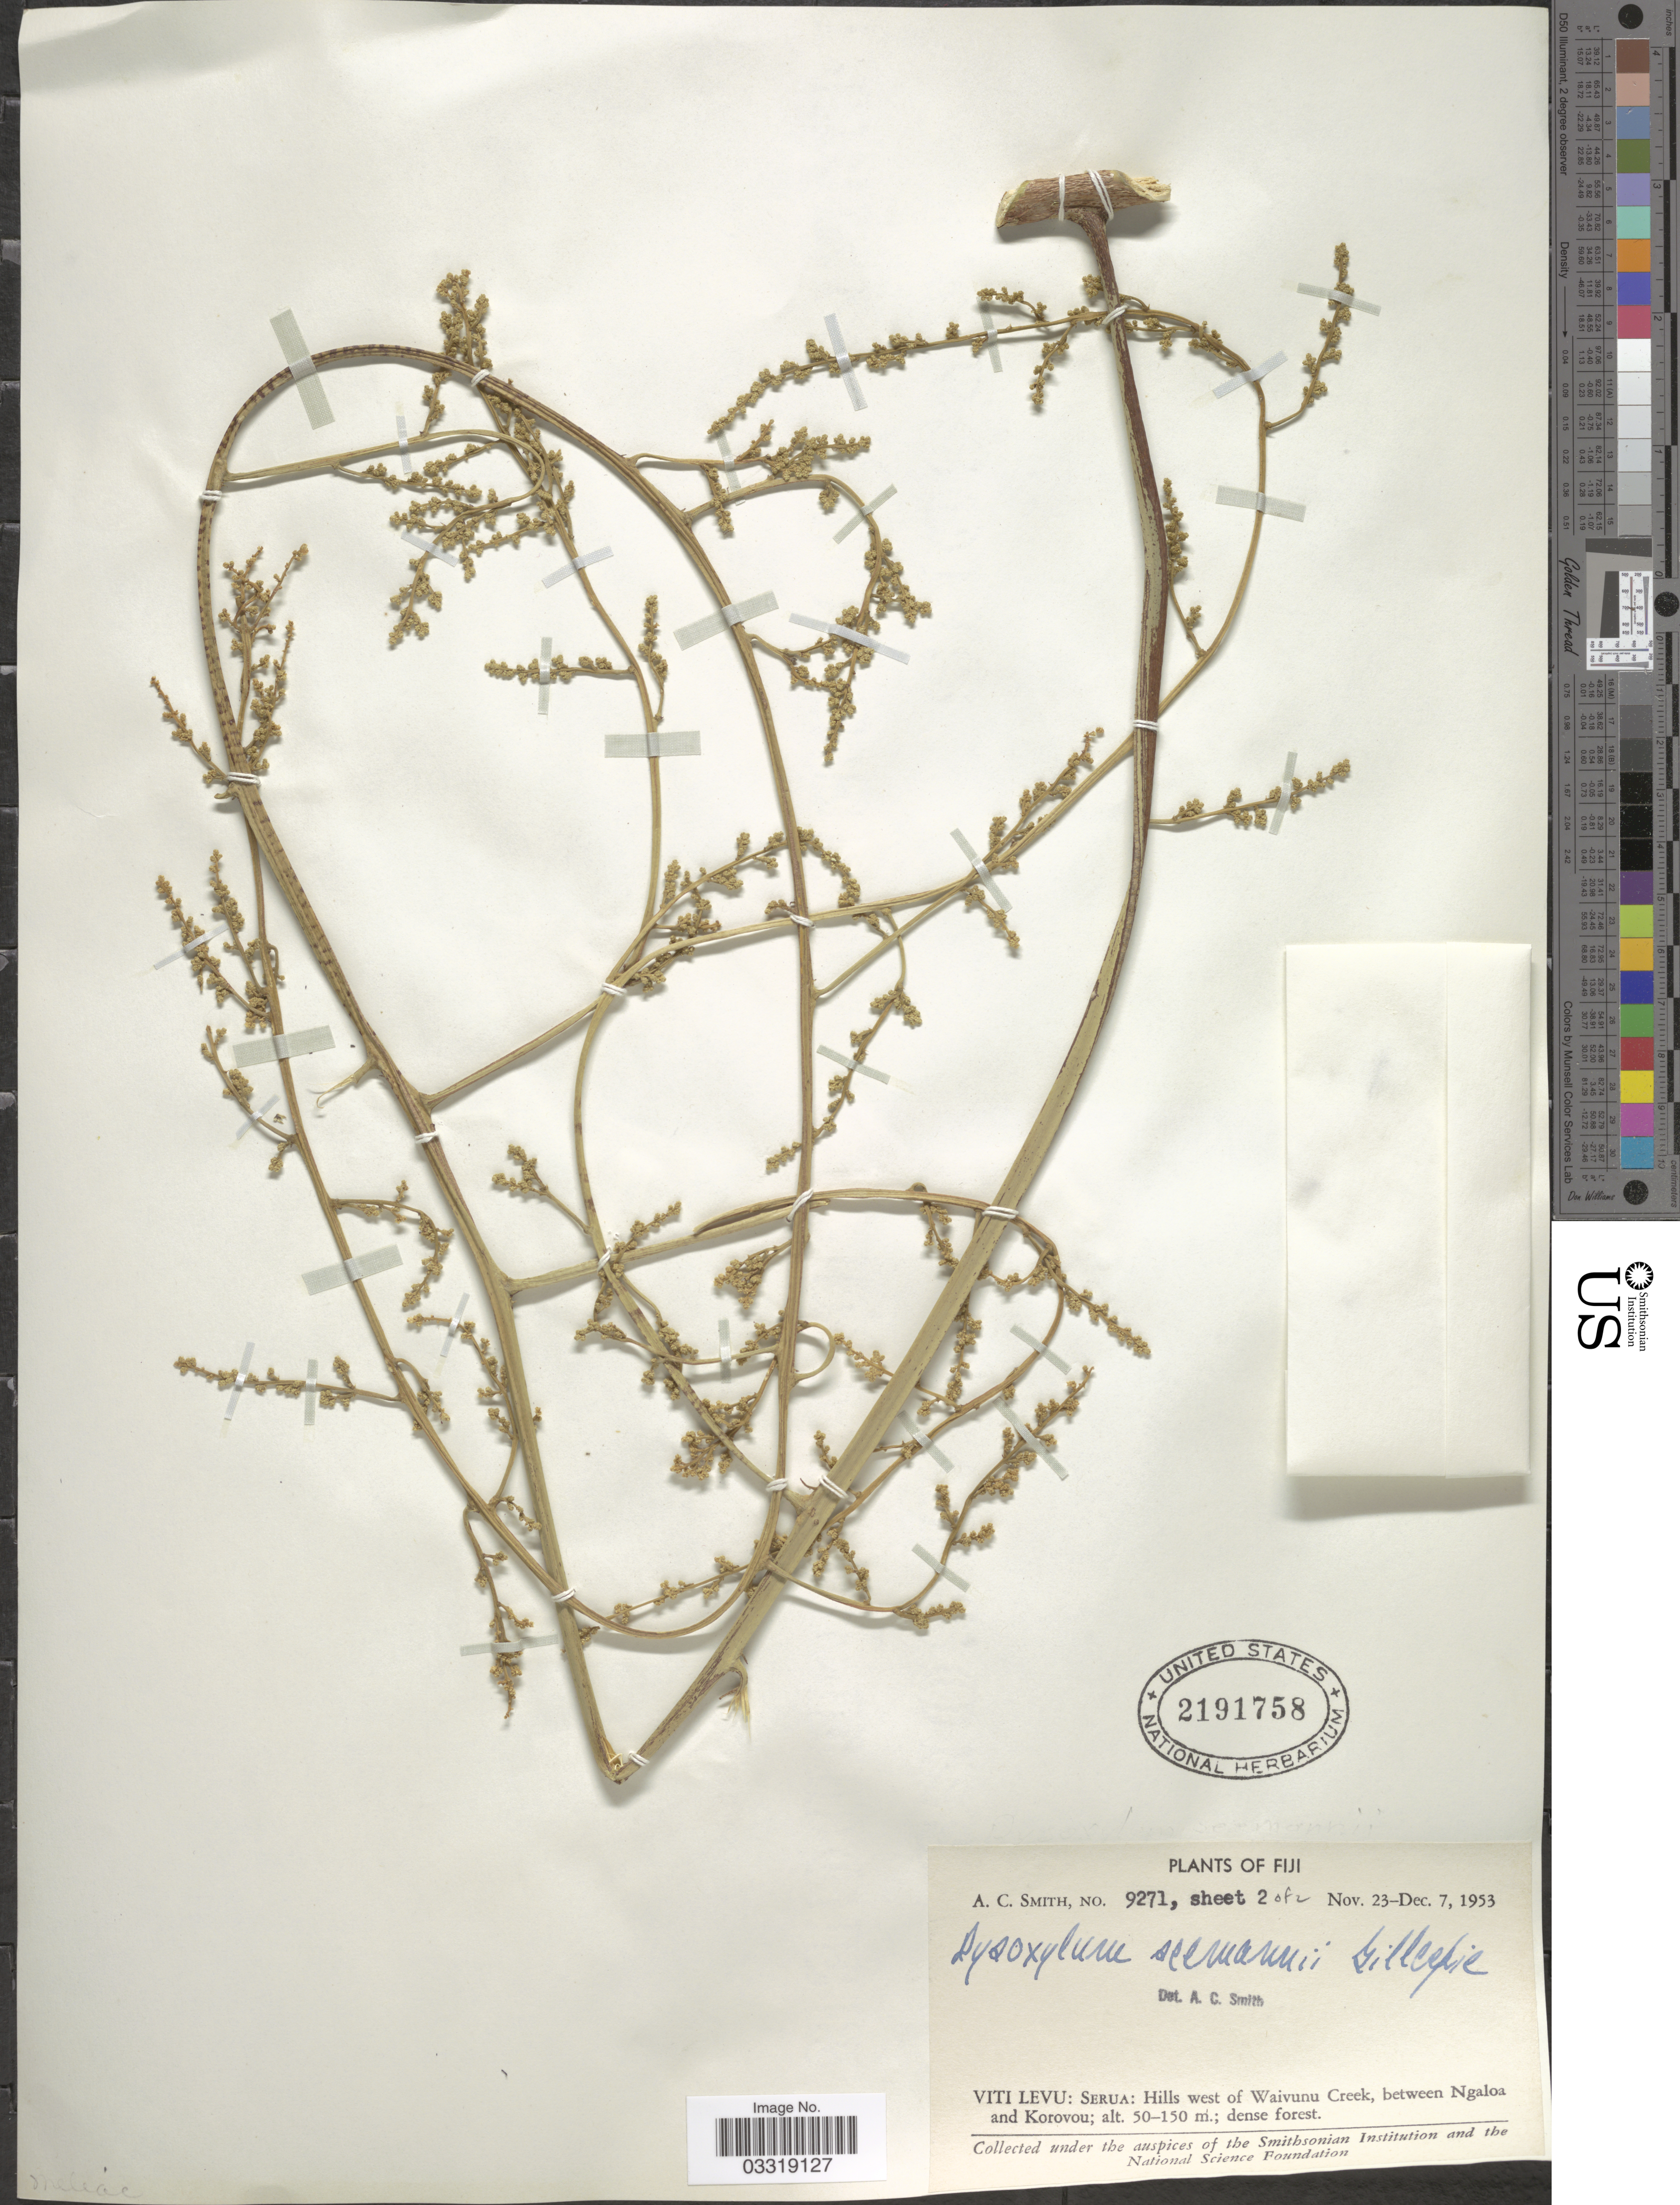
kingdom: Plantae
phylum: Tracheophyta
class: Magnoliopsida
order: Sapindales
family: Meliaceae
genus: Didymocheton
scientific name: Didymocheton multijugus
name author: (Seem.) Harms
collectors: A. C. Smith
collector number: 9271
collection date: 1953-11-23/1953-12-07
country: Fiji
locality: Viti Levu: Serua: Hills west of Waivunu Creek, between Ngaloa and Korovou.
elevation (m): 50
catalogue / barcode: US 2191758